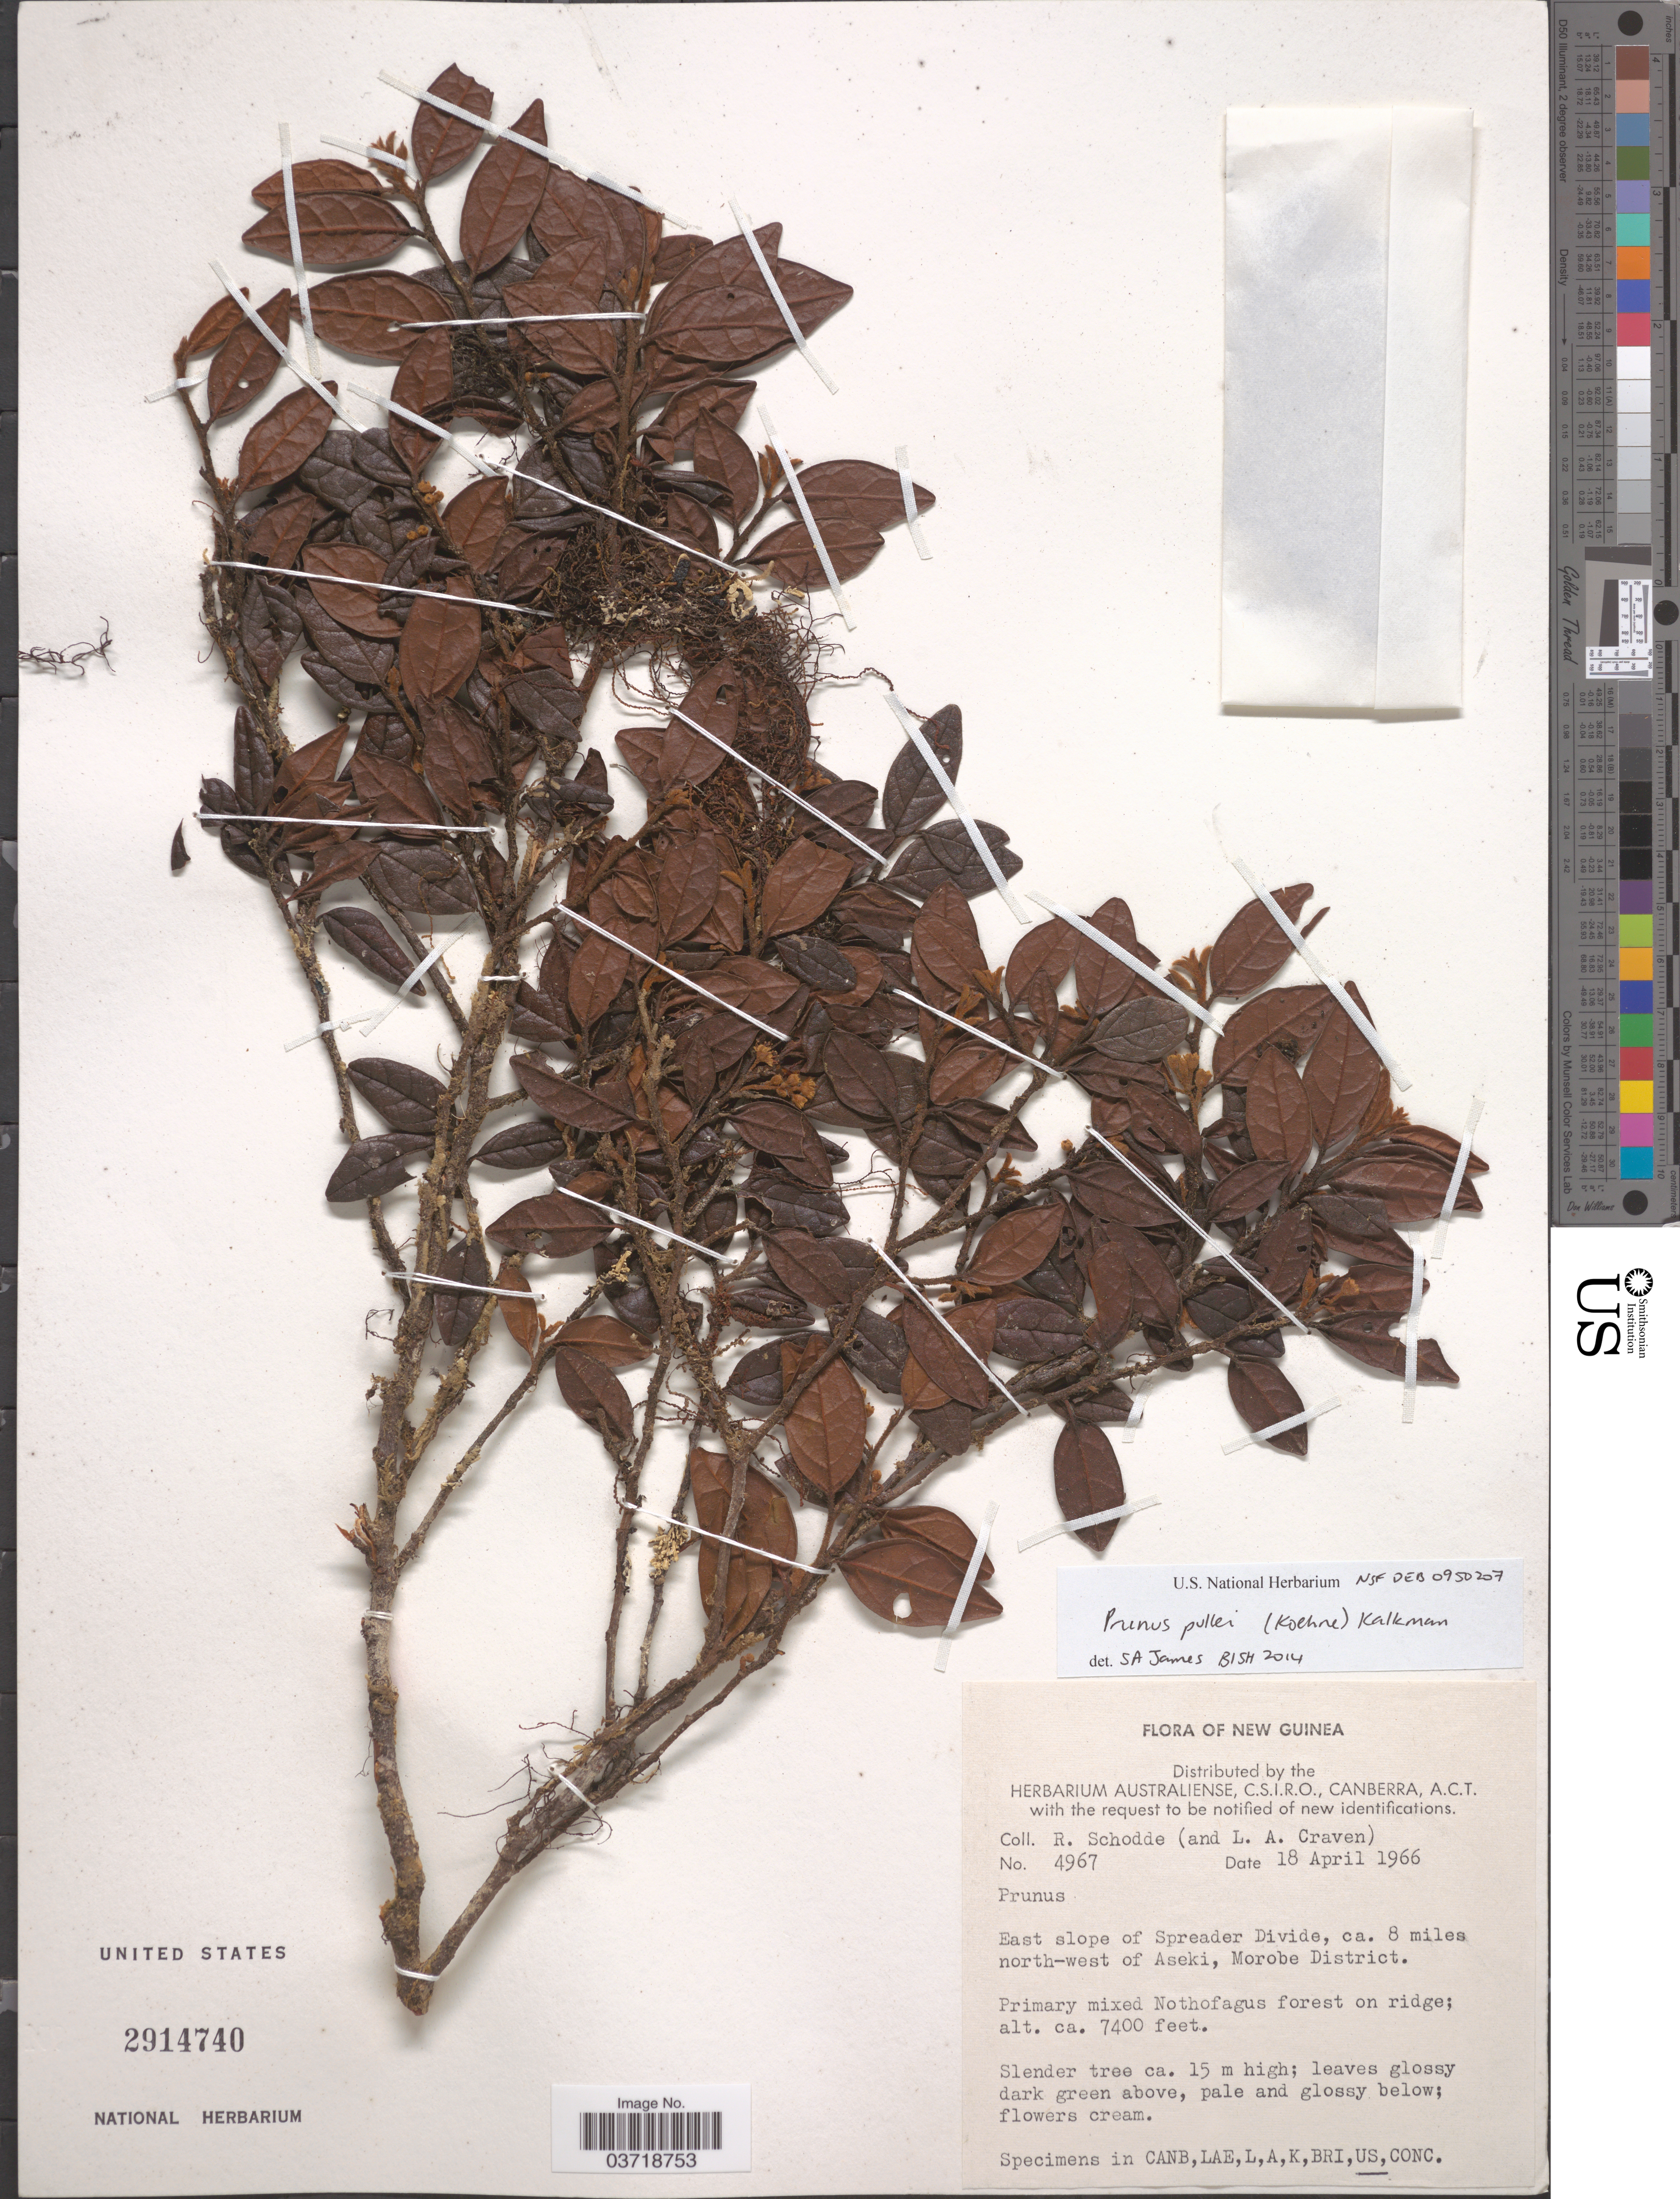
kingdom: Plantae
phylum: Tracheophyta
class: Magnoliopsida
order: Rosales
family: Rosaceae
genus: Prunus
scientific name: Prunus pullei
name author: (Koehne) Kalkman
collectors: R. Schodde & L. A. Craven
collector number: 4967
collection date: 1966-04-18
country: Papua New Guinea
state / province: Morobe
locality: New Guinea. East slope of Spreader Divide, ca. 8 miles north-west of Aseki, Morobe District.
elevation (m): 2256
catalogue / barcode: US 2914740